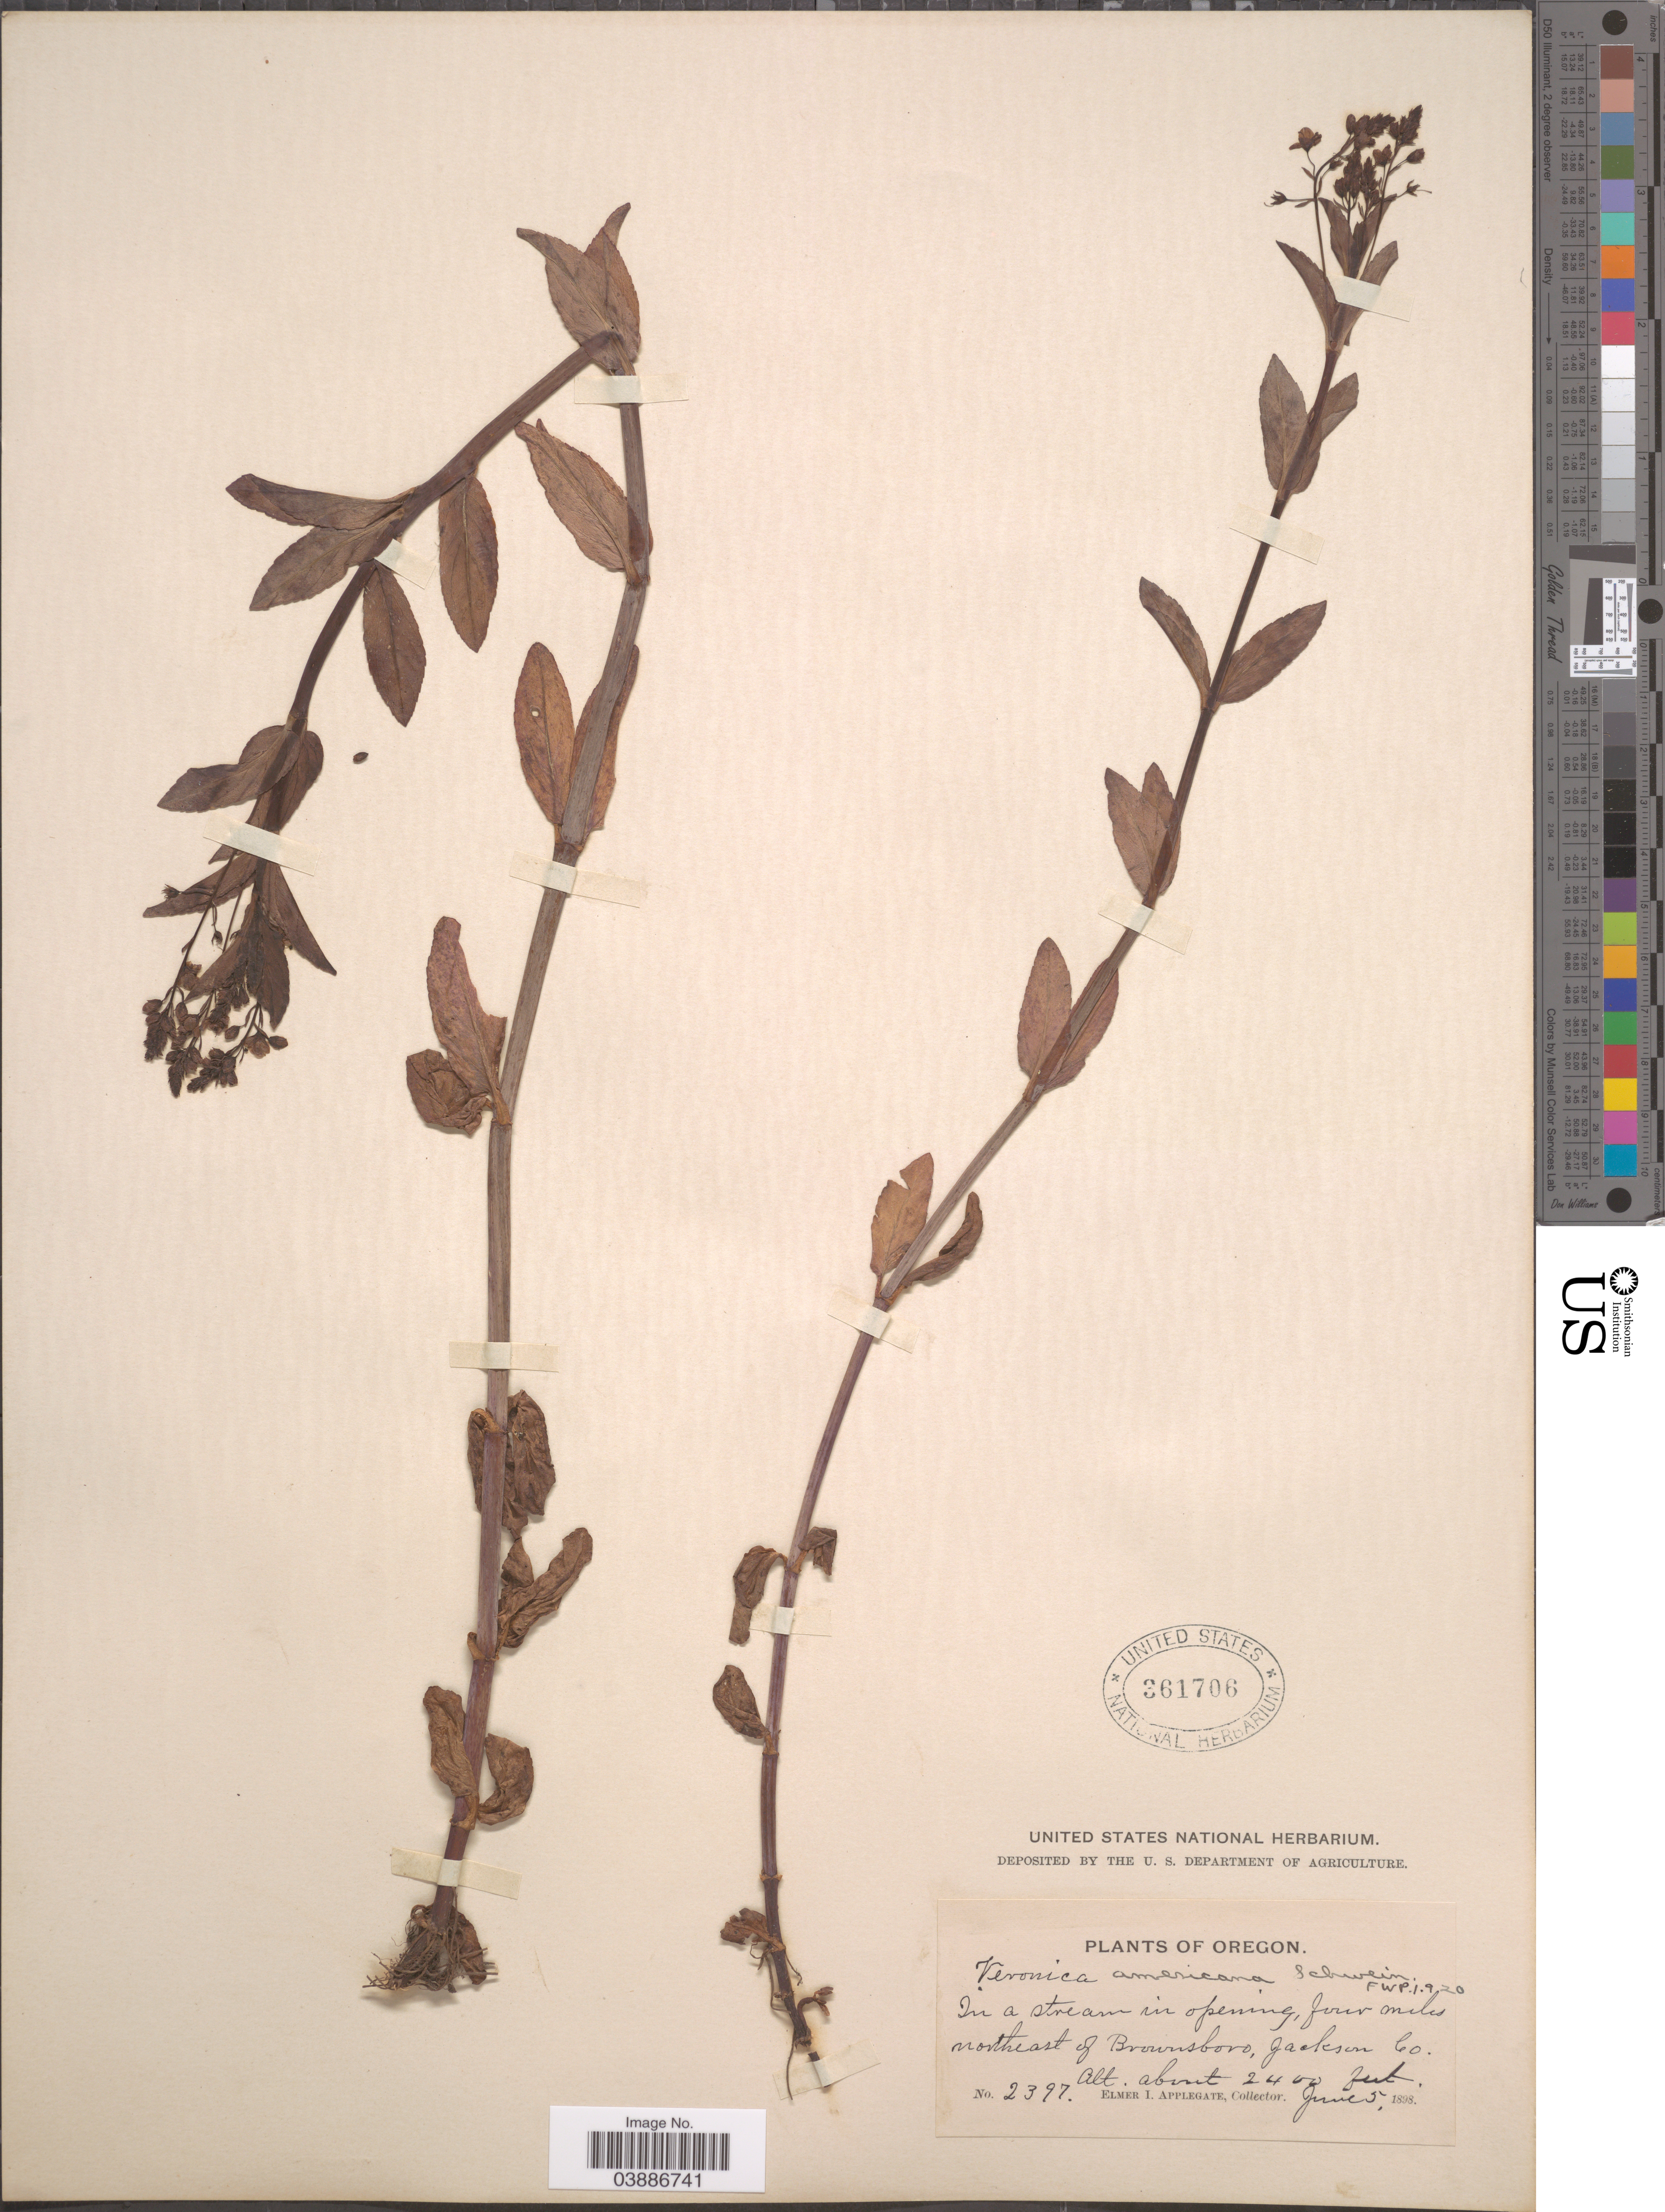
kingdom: Plantae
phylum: Tracheophyta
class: Magnoliopsida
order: Lamiales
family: Plantaginaceae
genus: Veronica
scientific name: Veronica americana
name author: Schwein. ex Benth.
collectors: E. I. Applegate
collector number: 2397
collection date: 1898-06-05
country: United States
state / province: Oregon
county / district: Jackson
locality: Four miles northeast of Brownsboro, Jackson Co.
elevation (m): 732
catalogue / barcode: US 361706